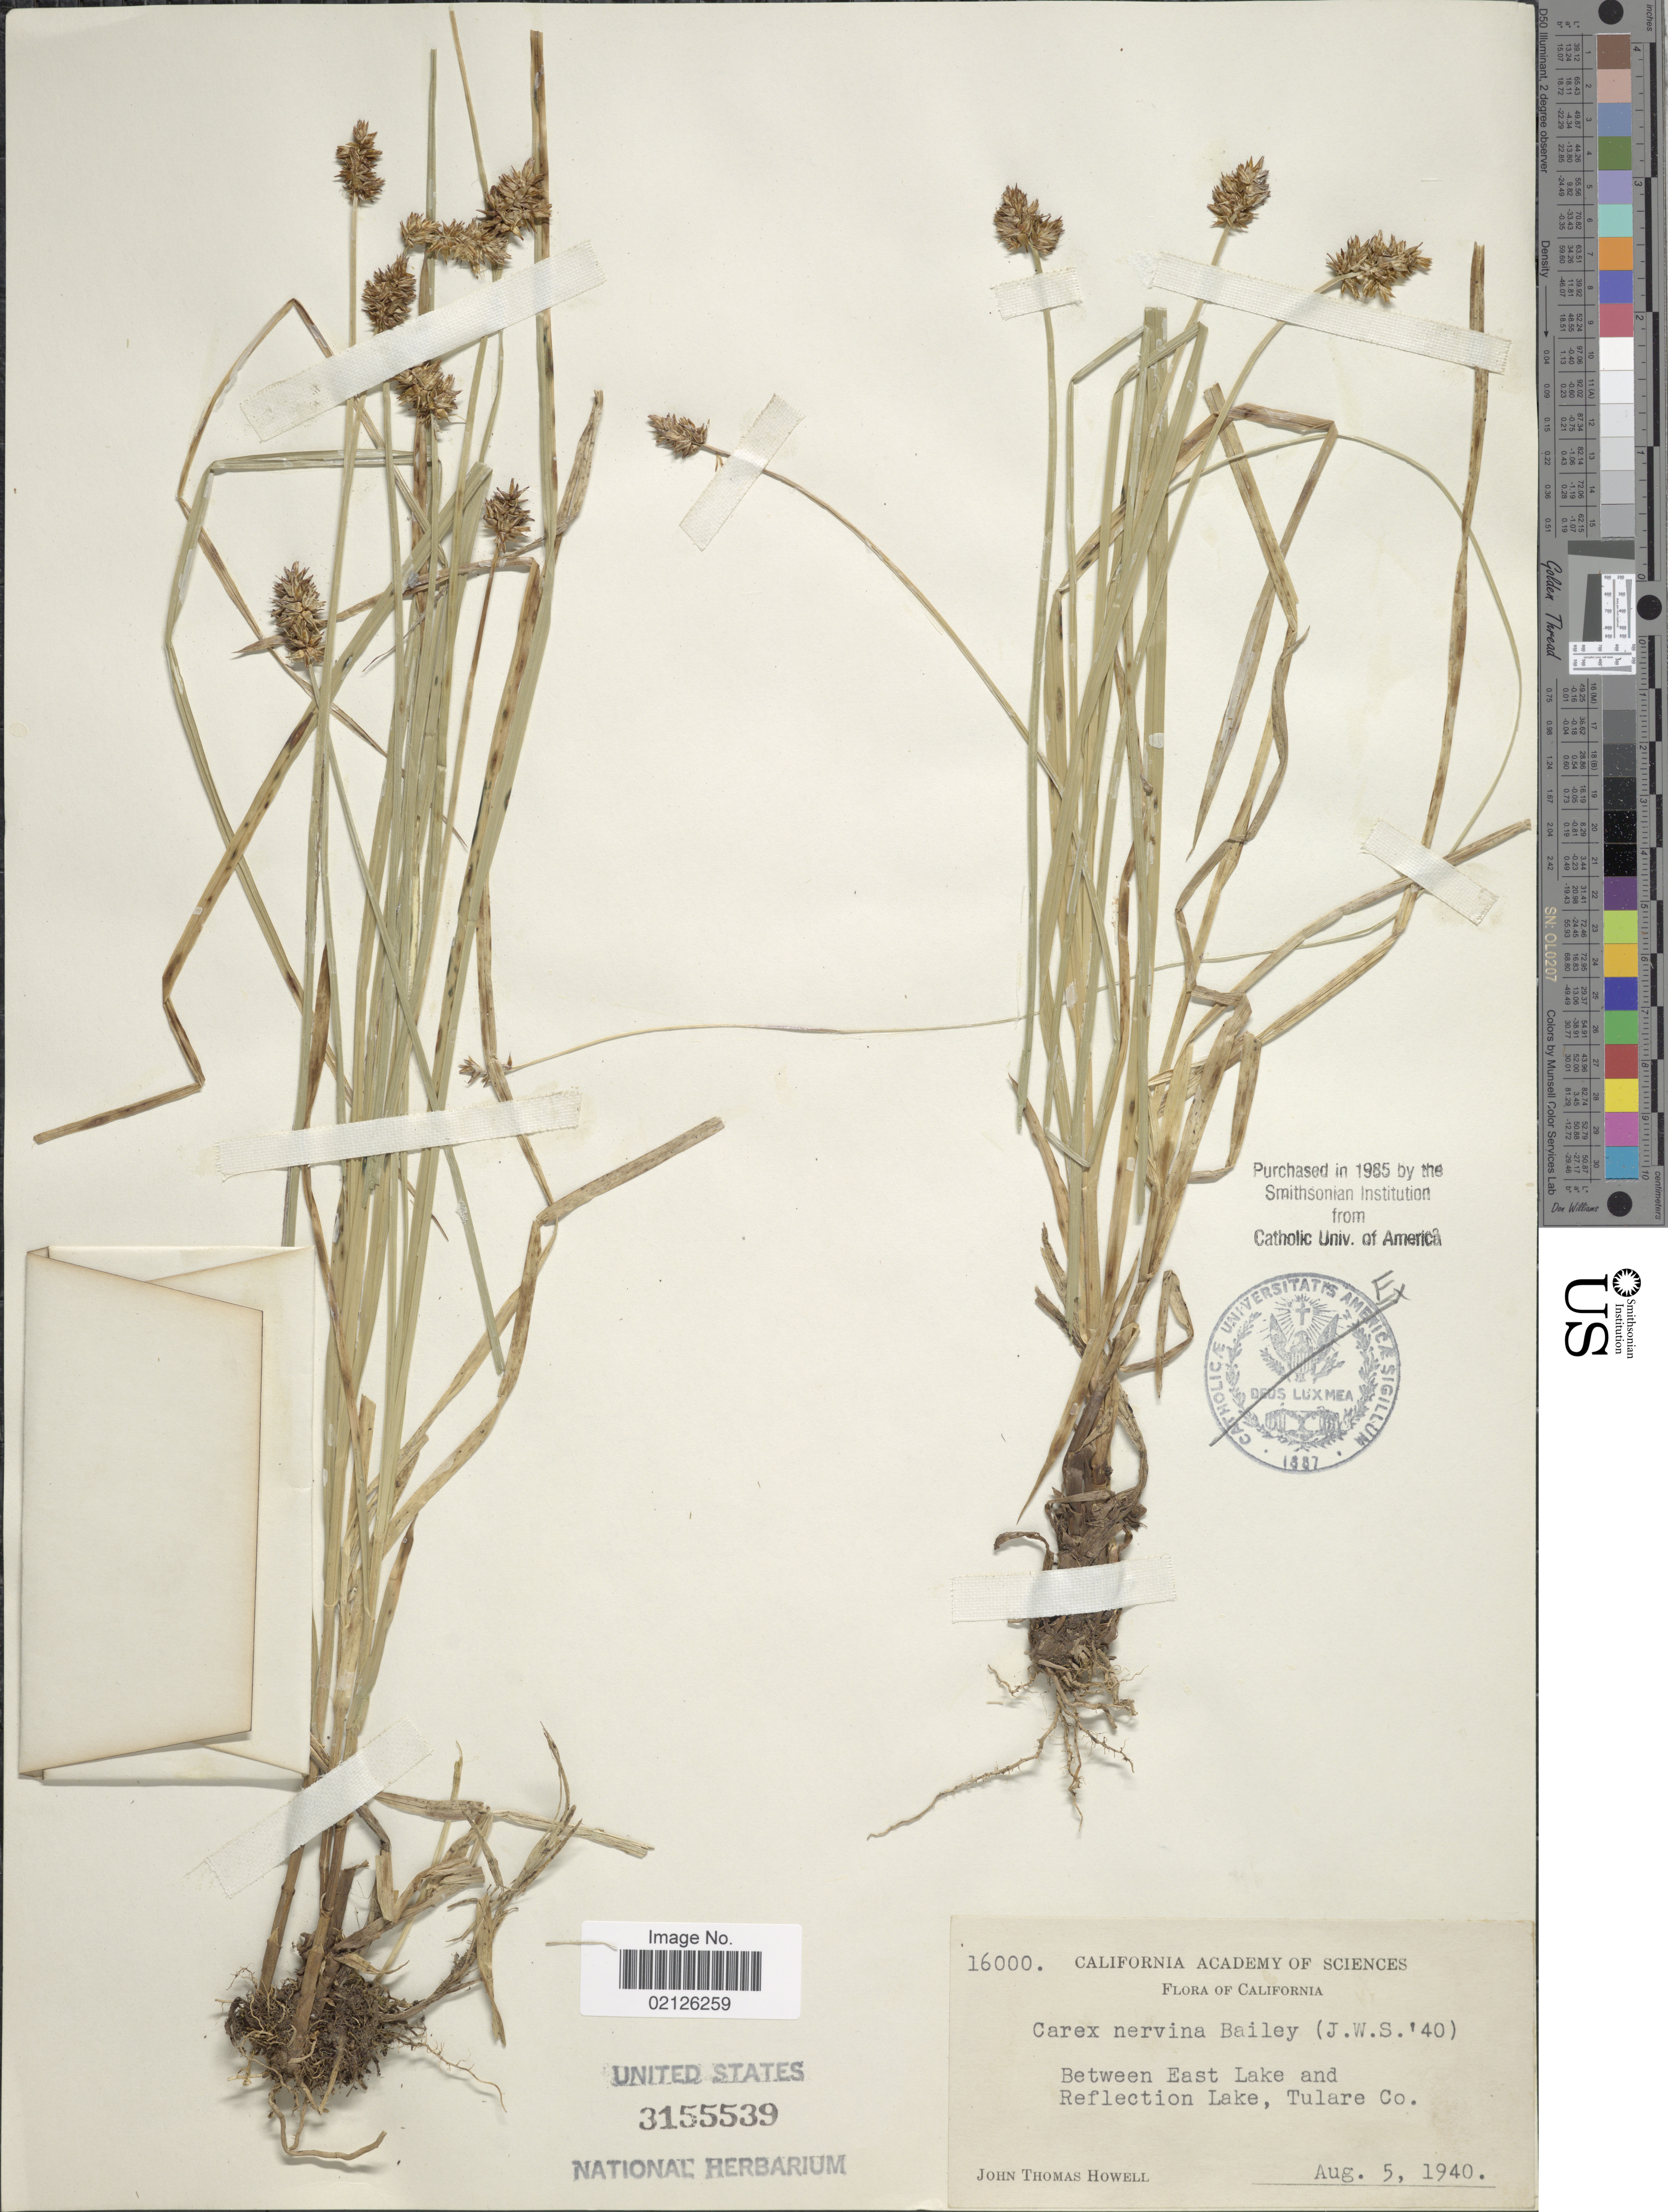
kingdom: Plantae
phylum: Tracheophyta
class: Liliopsida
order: Poales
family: Cyperaceae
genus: Carex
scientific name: Carex nervina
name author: L.H. Bailey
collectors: J. T. Howell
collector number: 16000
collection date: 1940-08-05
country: United States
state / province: California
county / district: Tulare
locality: Between East Lake and Reflection Lake, Tulare Co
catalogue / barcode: US 3155539